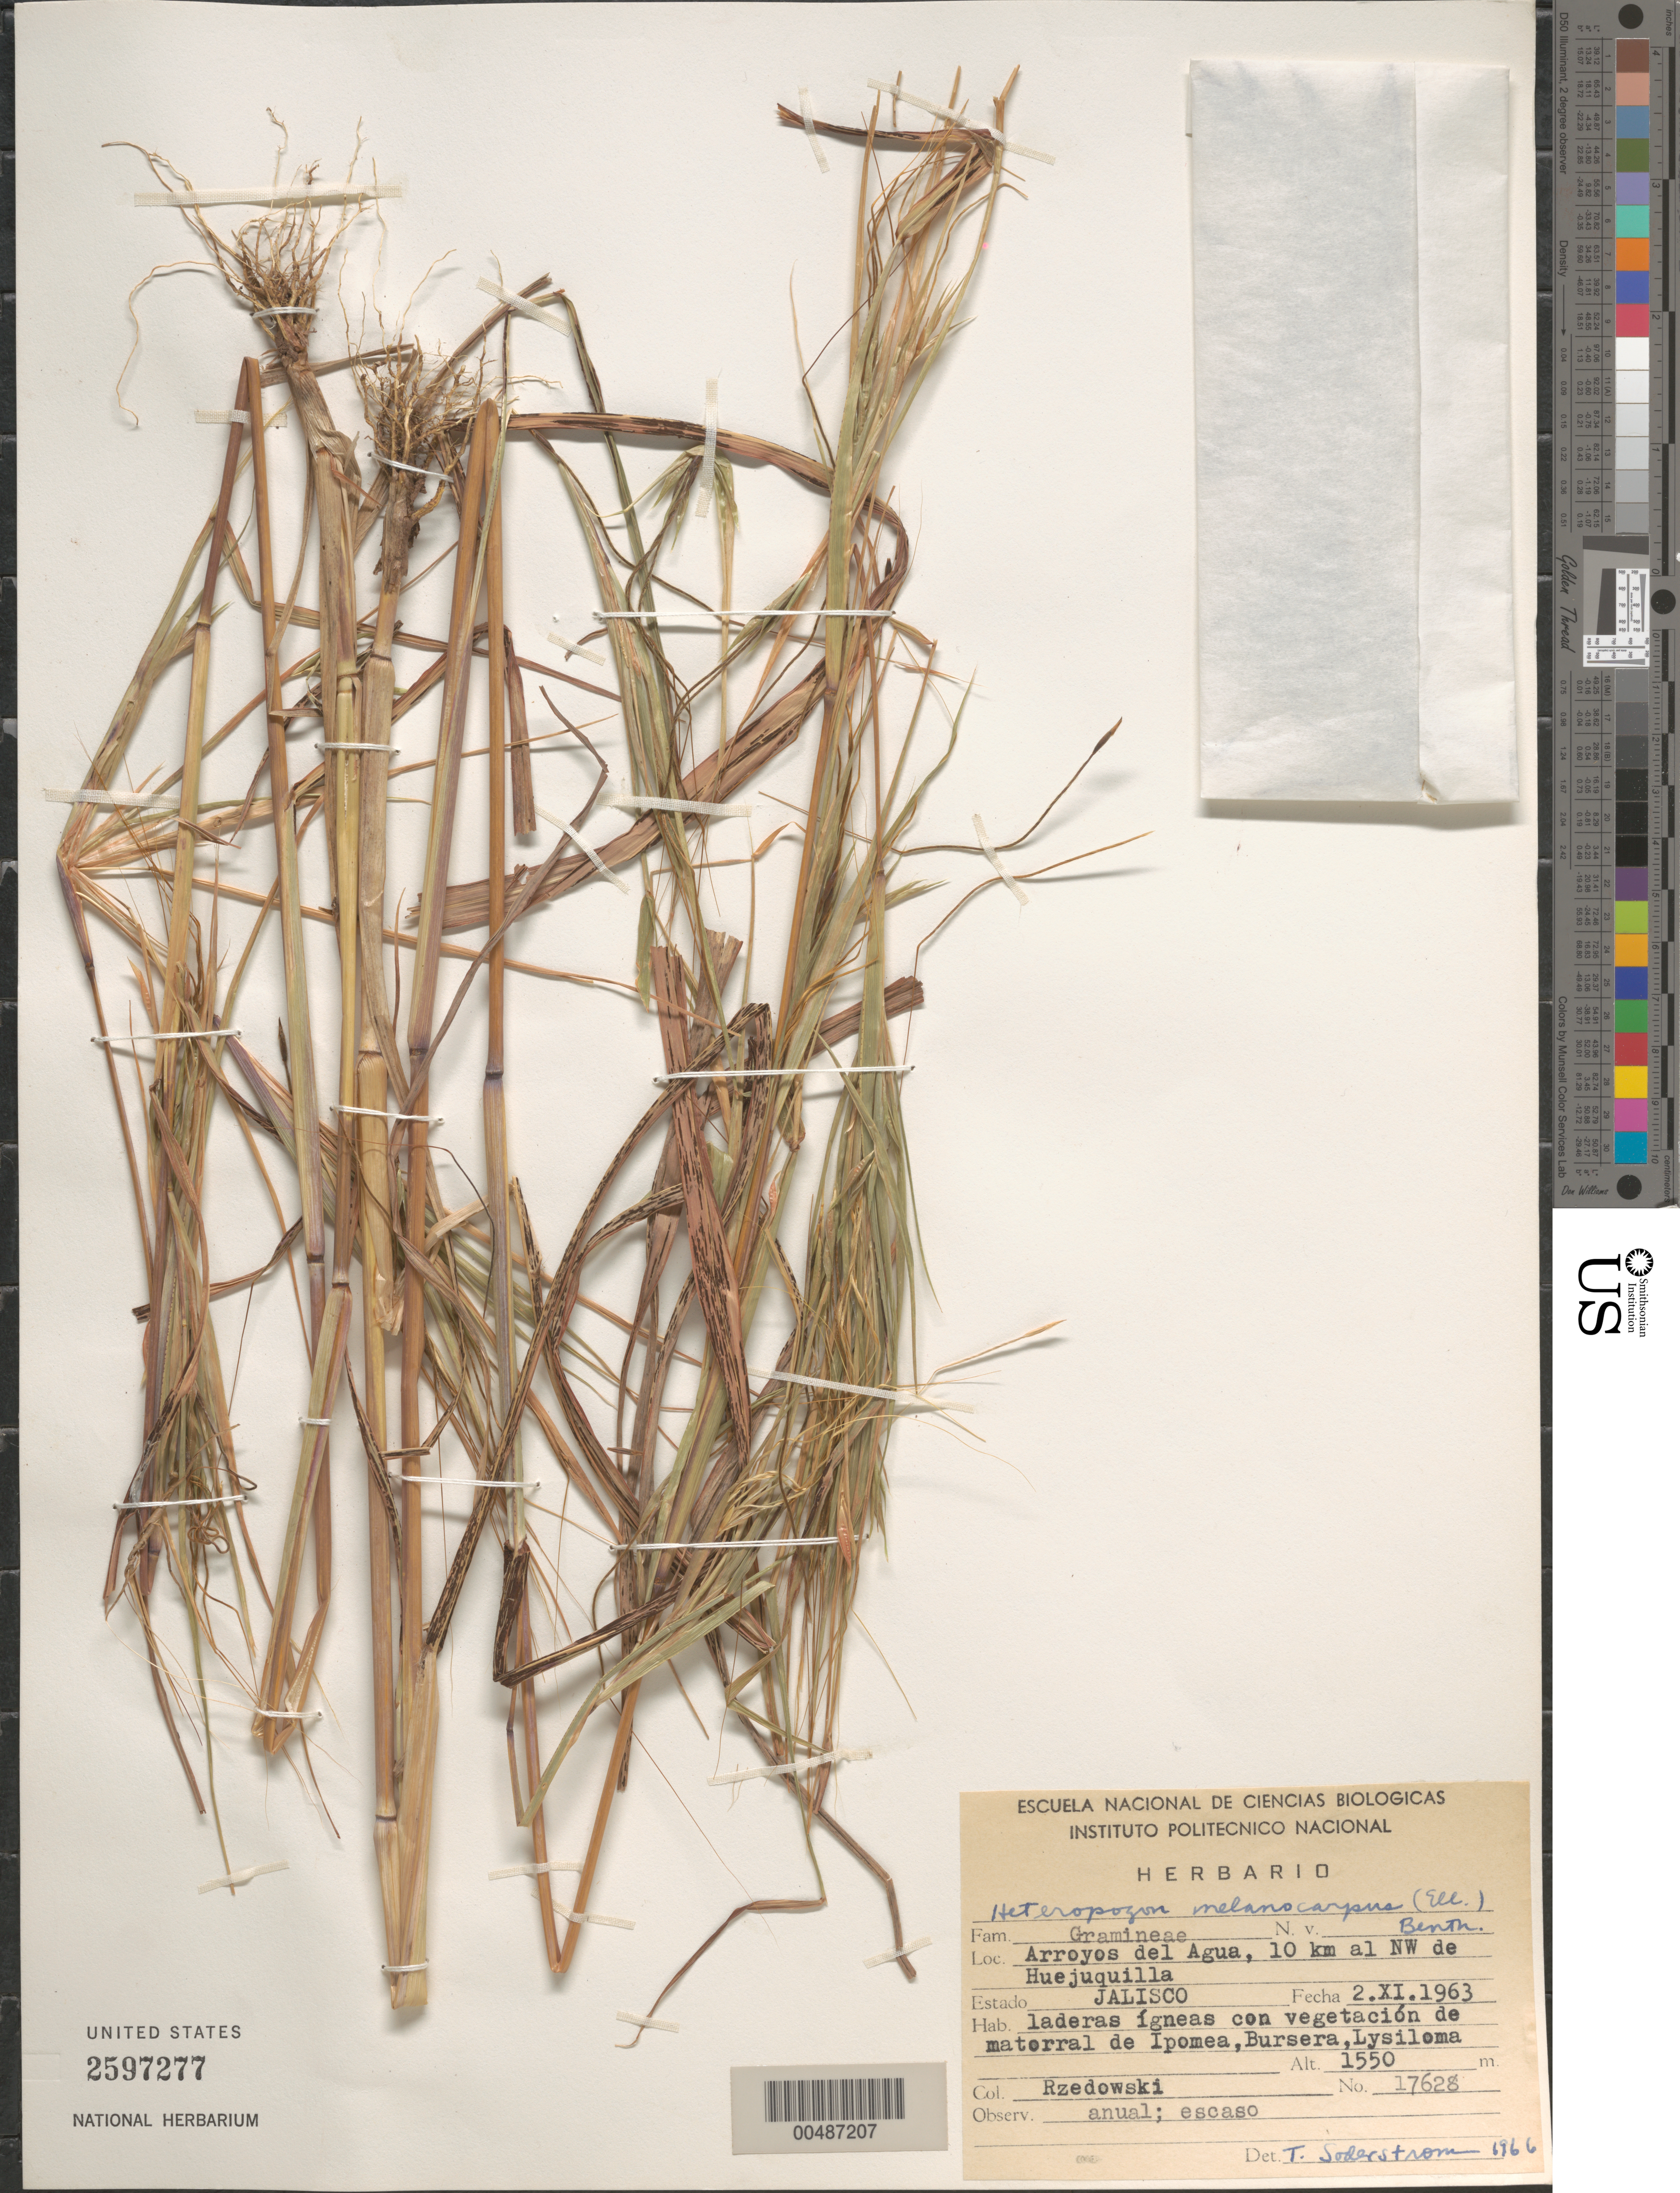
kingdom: Plantae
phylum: Tracheophyta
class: Liliopsida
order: Poales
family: Poaceae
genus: Heteropogon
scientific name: Heteropogon melanocarpus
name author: (Elliott) Benth.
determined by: Soderstrom, T. R.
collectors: J. Rzedowski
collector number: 17628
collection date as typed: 2 Nov 1963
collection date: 1963-11-02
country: Mexico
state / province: Jalisco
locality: Arroyos del Agua, 10 km al NW de Huejuquilla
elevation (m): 1550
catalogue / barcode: US 2597277